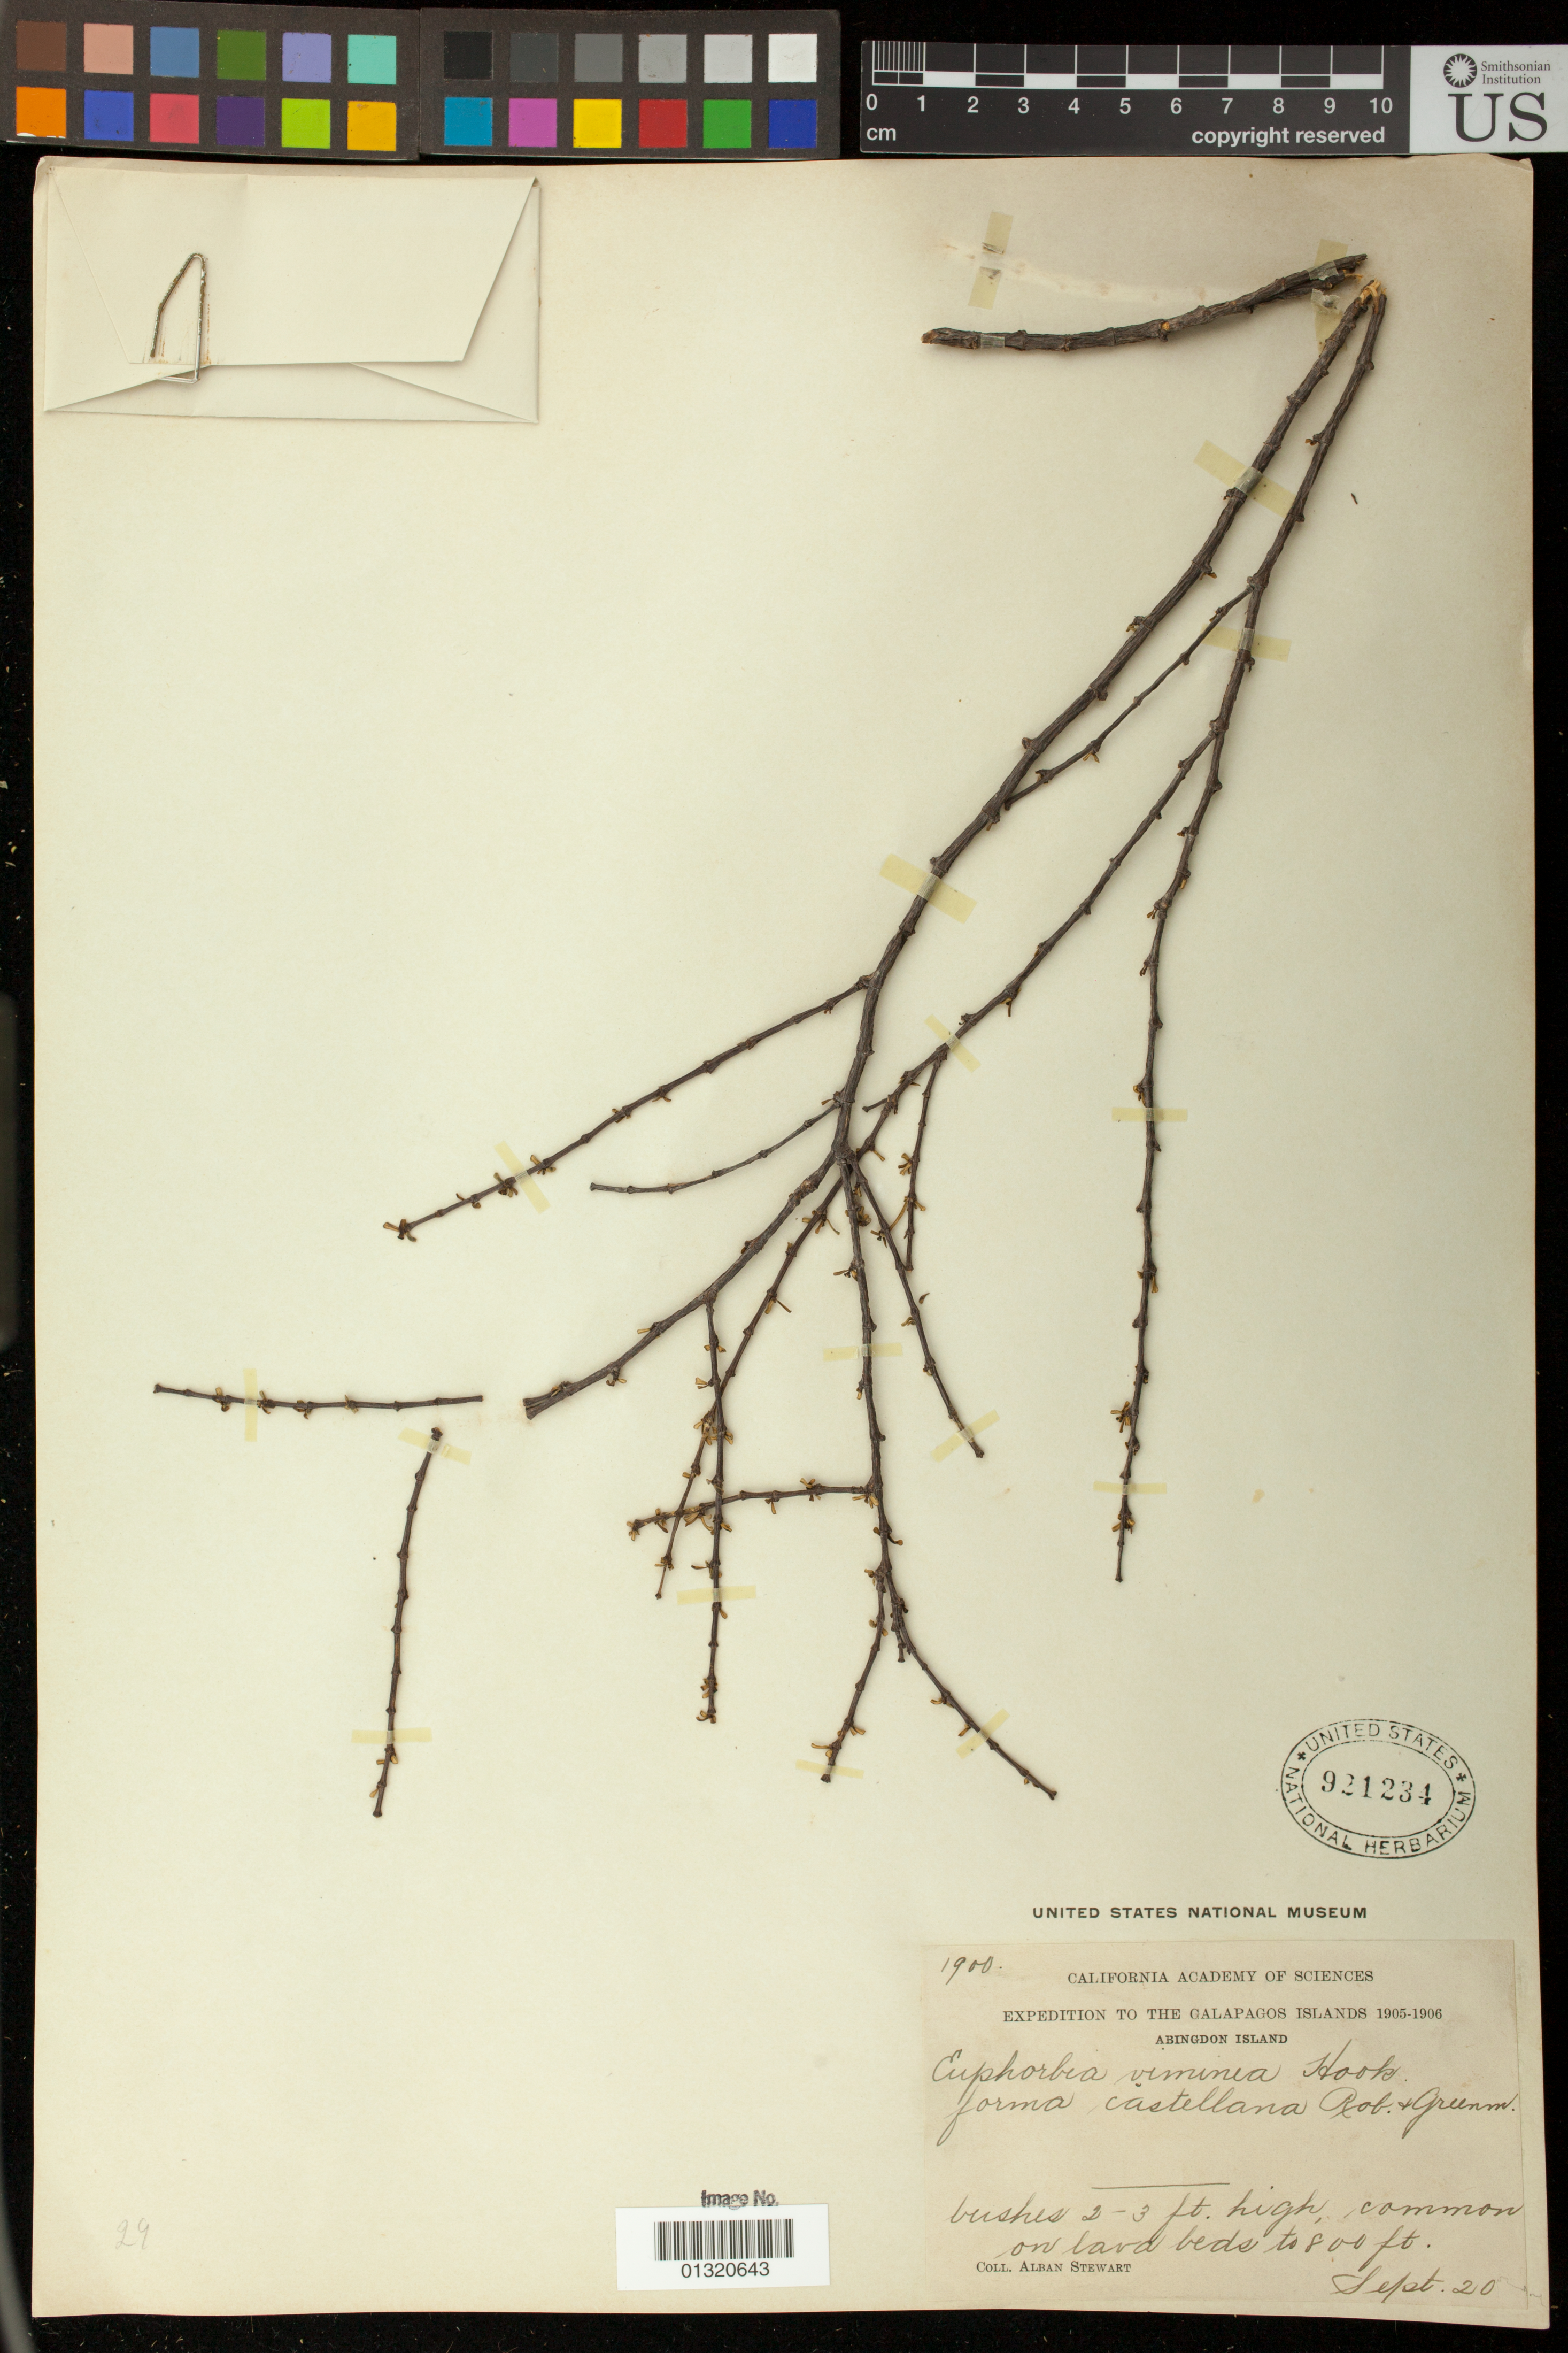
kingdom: Plantae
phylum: Tracheophyta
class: Magnoliopsida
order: Malpighiales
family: Euphorbiaceae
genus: Euphorbia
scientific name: Euphorbia viminea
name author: Hook. f.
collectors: A. Stewart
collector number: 1900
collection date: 1905-09-20 or 1906-09-20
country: Ecuador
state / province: Colón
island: Pinta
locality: Abingdon Island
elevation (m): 244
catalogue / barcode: US 921234